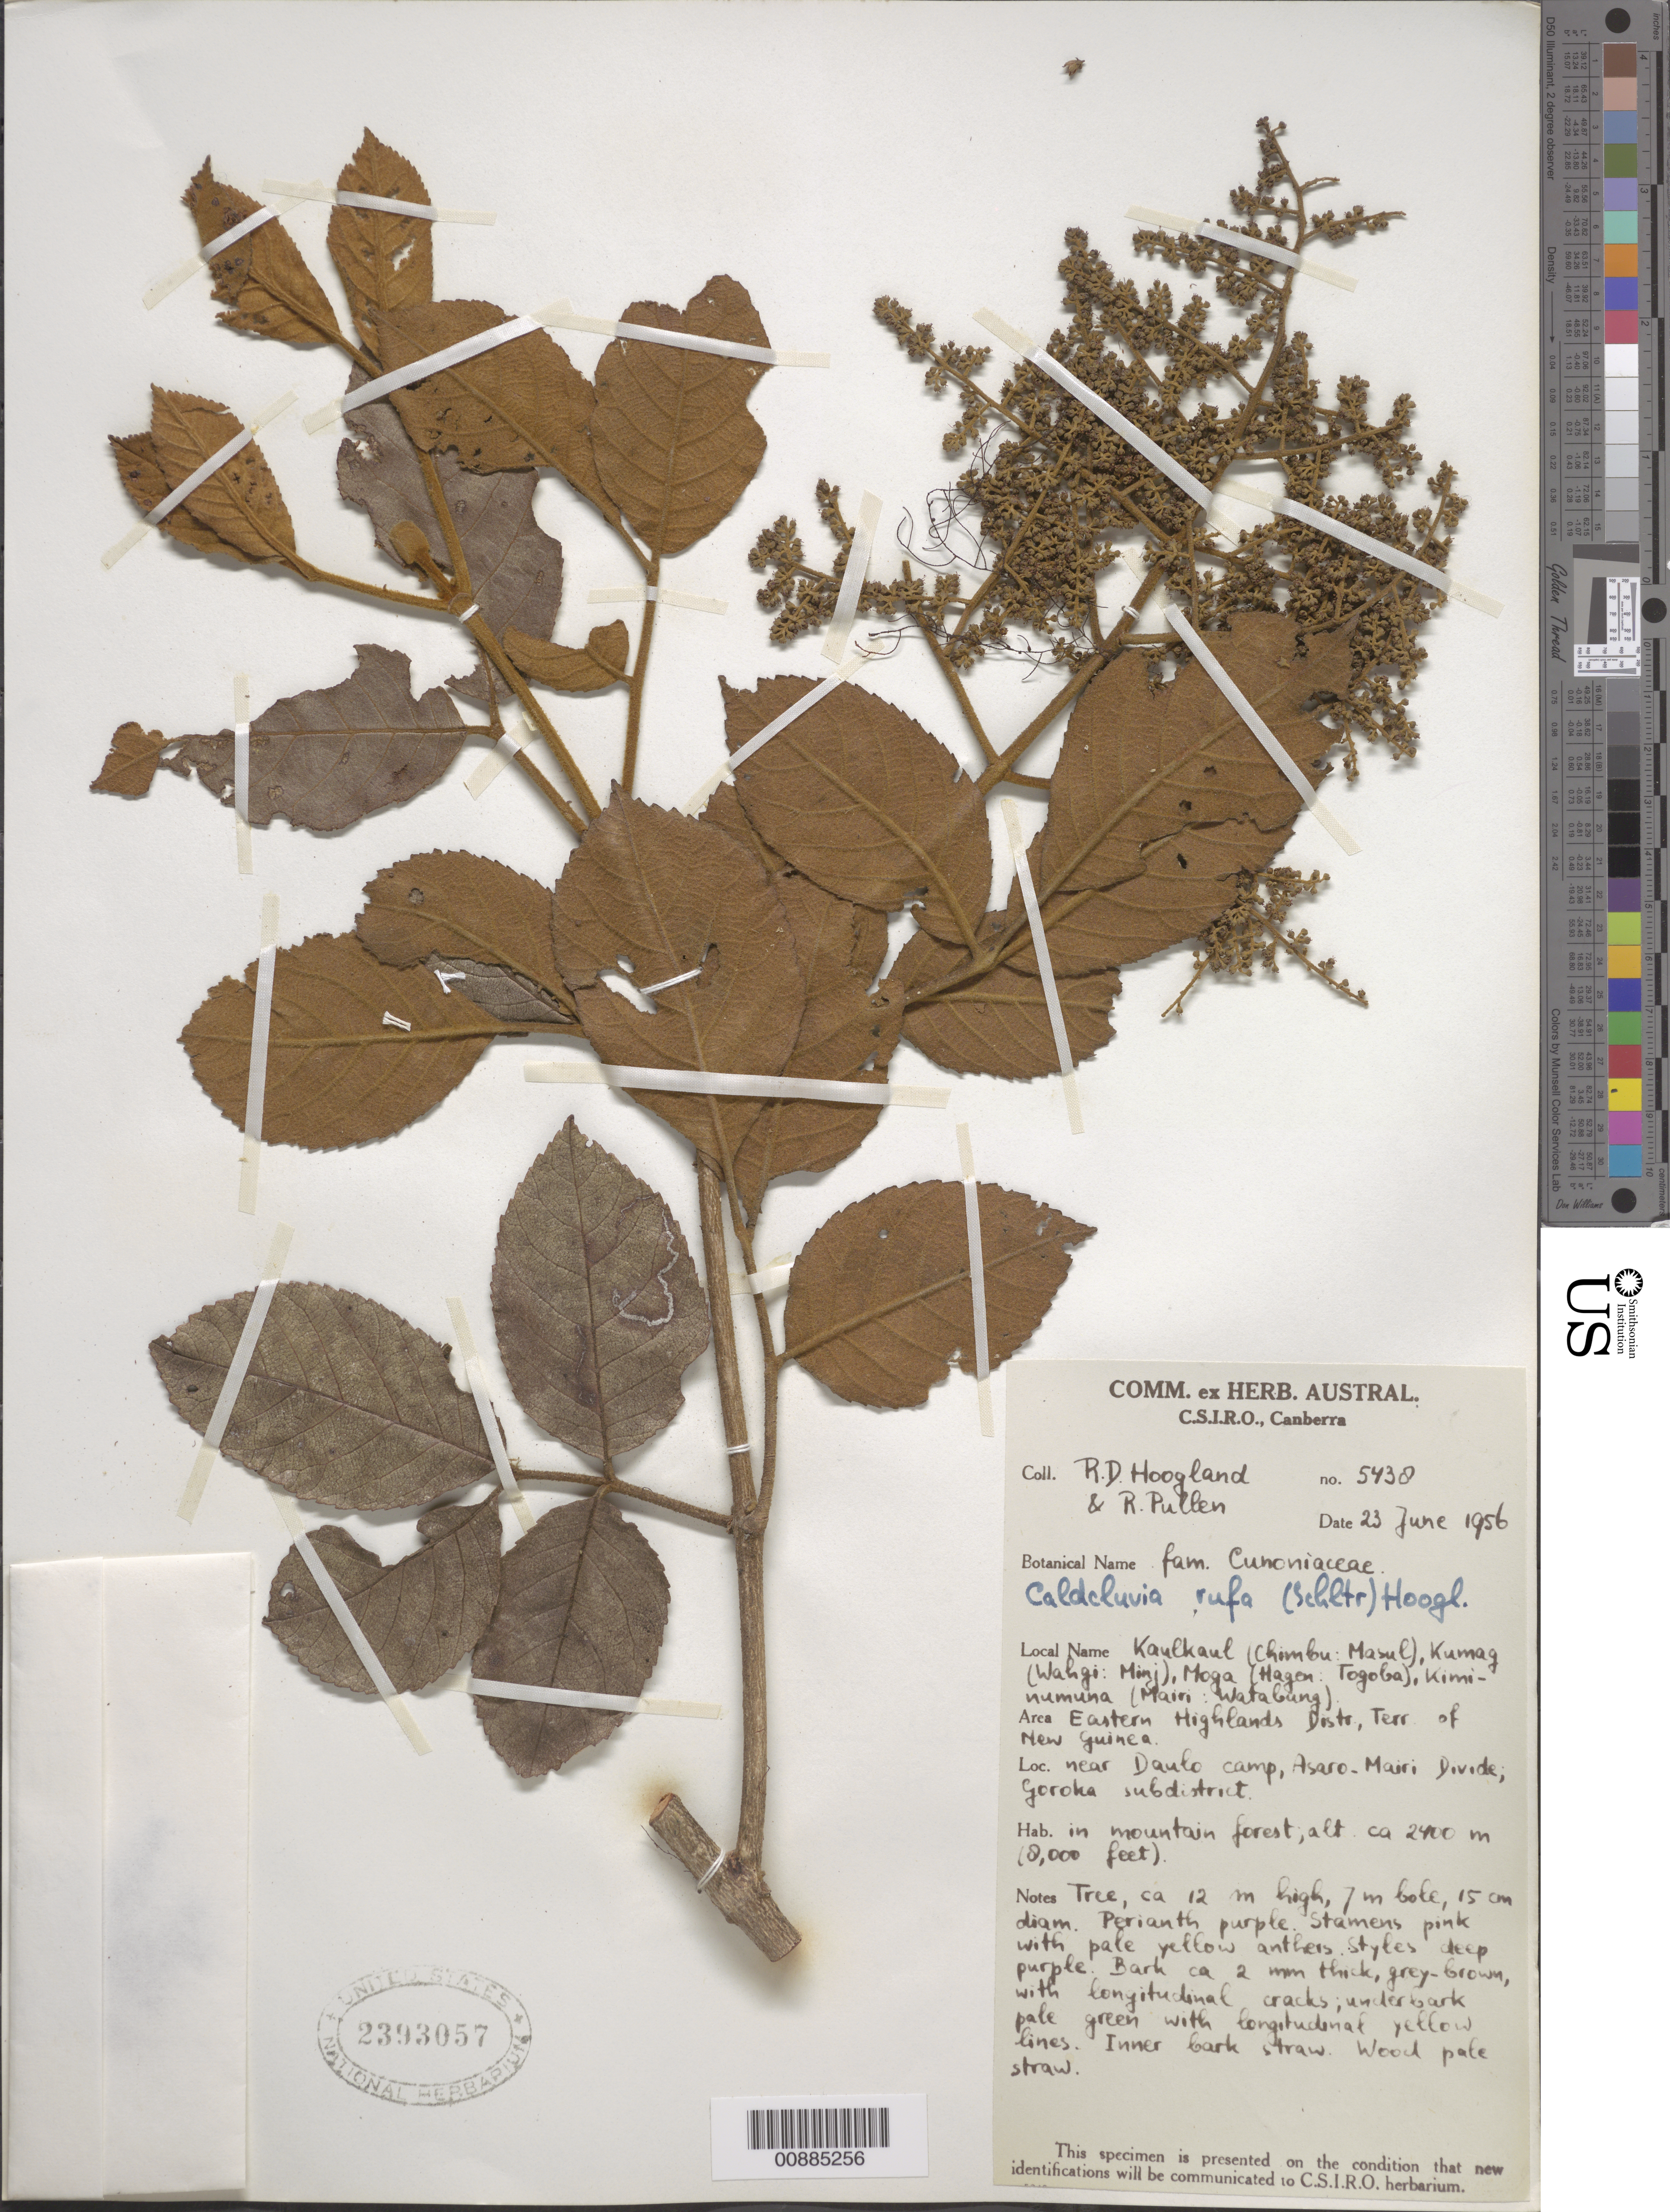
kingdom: Plantae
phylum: Tracheophyta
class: Magnoliopsida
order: Oxalidales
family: Cunoniaceae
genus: Caldcluvia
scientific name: Caldcluvia rufa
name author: (Schltr.) Hoogland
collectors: R. D. Hoogland & R. Pullen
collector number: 5430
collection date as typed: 23 Jun 1956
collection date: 1956-06-23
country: Papua New Guinea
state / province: Eastern Highlands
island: New Guinea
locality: Near Daulo camp, Asaro-Mairi Divide, Goroka subdistrict.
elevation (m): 2400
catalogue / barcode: US 2393057